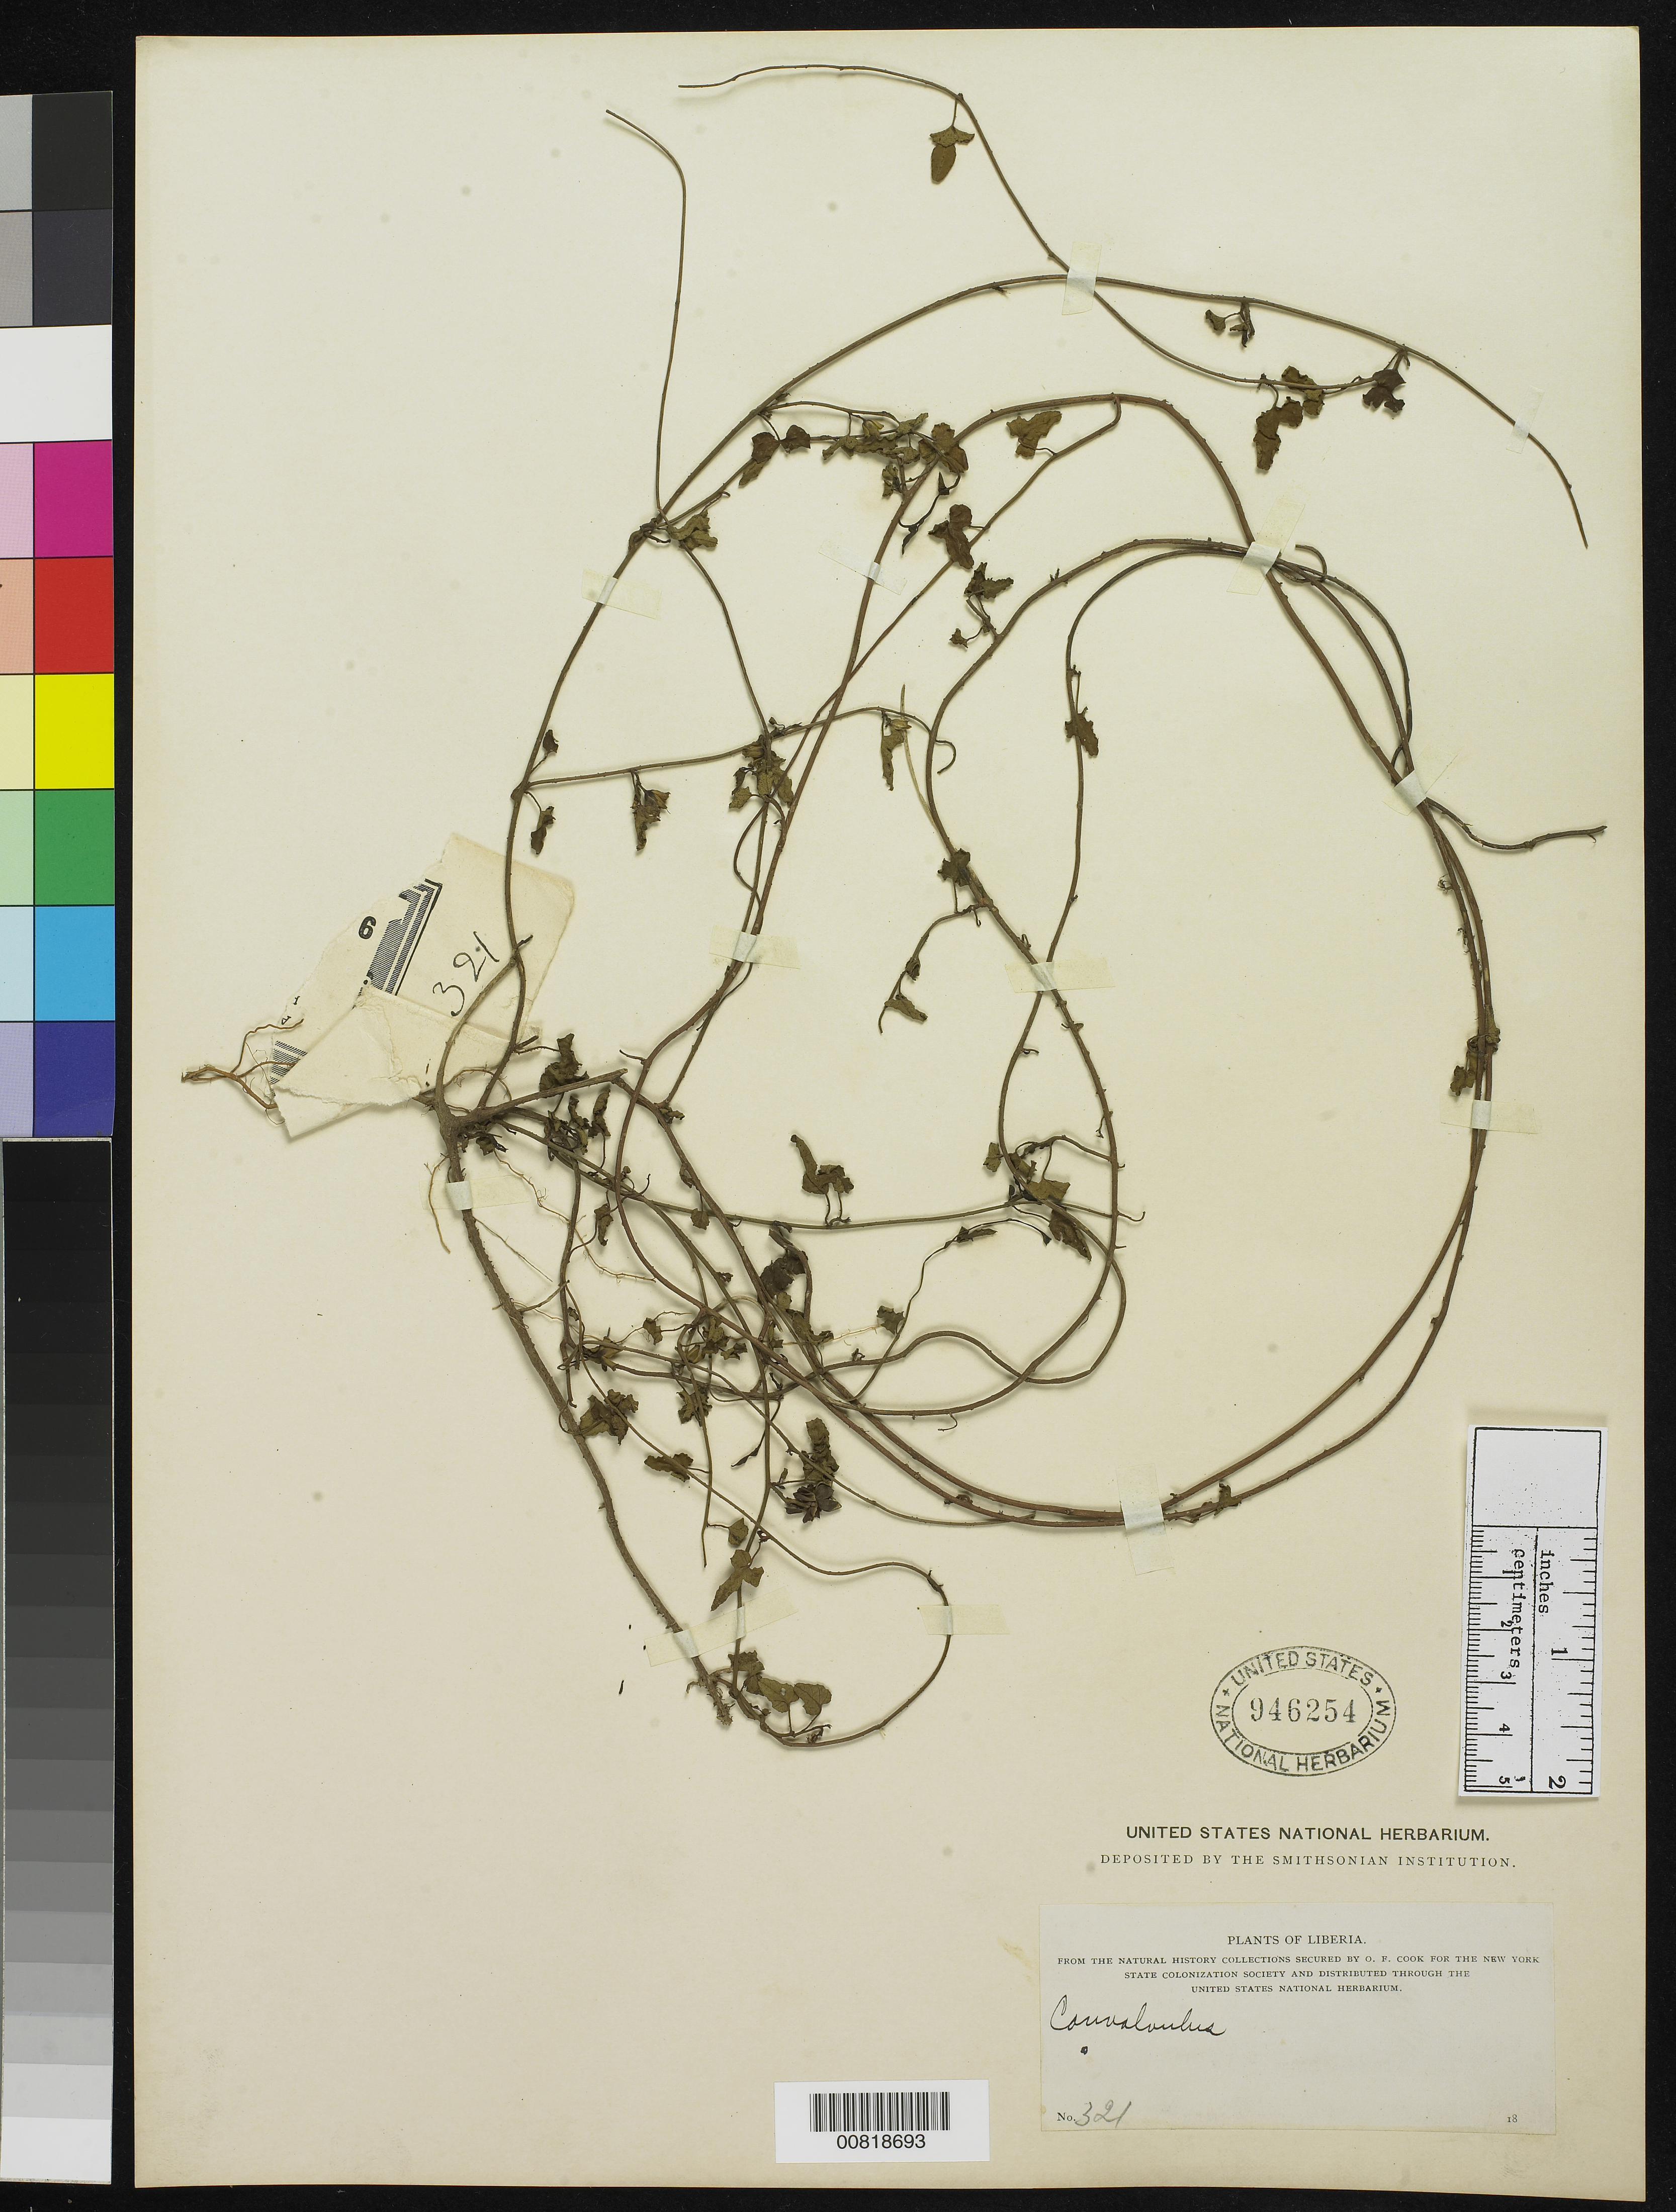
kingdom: Plantae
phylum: Tracheophyta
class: Magnoliopsida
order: Solanales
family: Convolvulaceae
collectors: O. F. Cook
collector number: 321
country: Liberia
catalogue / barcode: US 946254